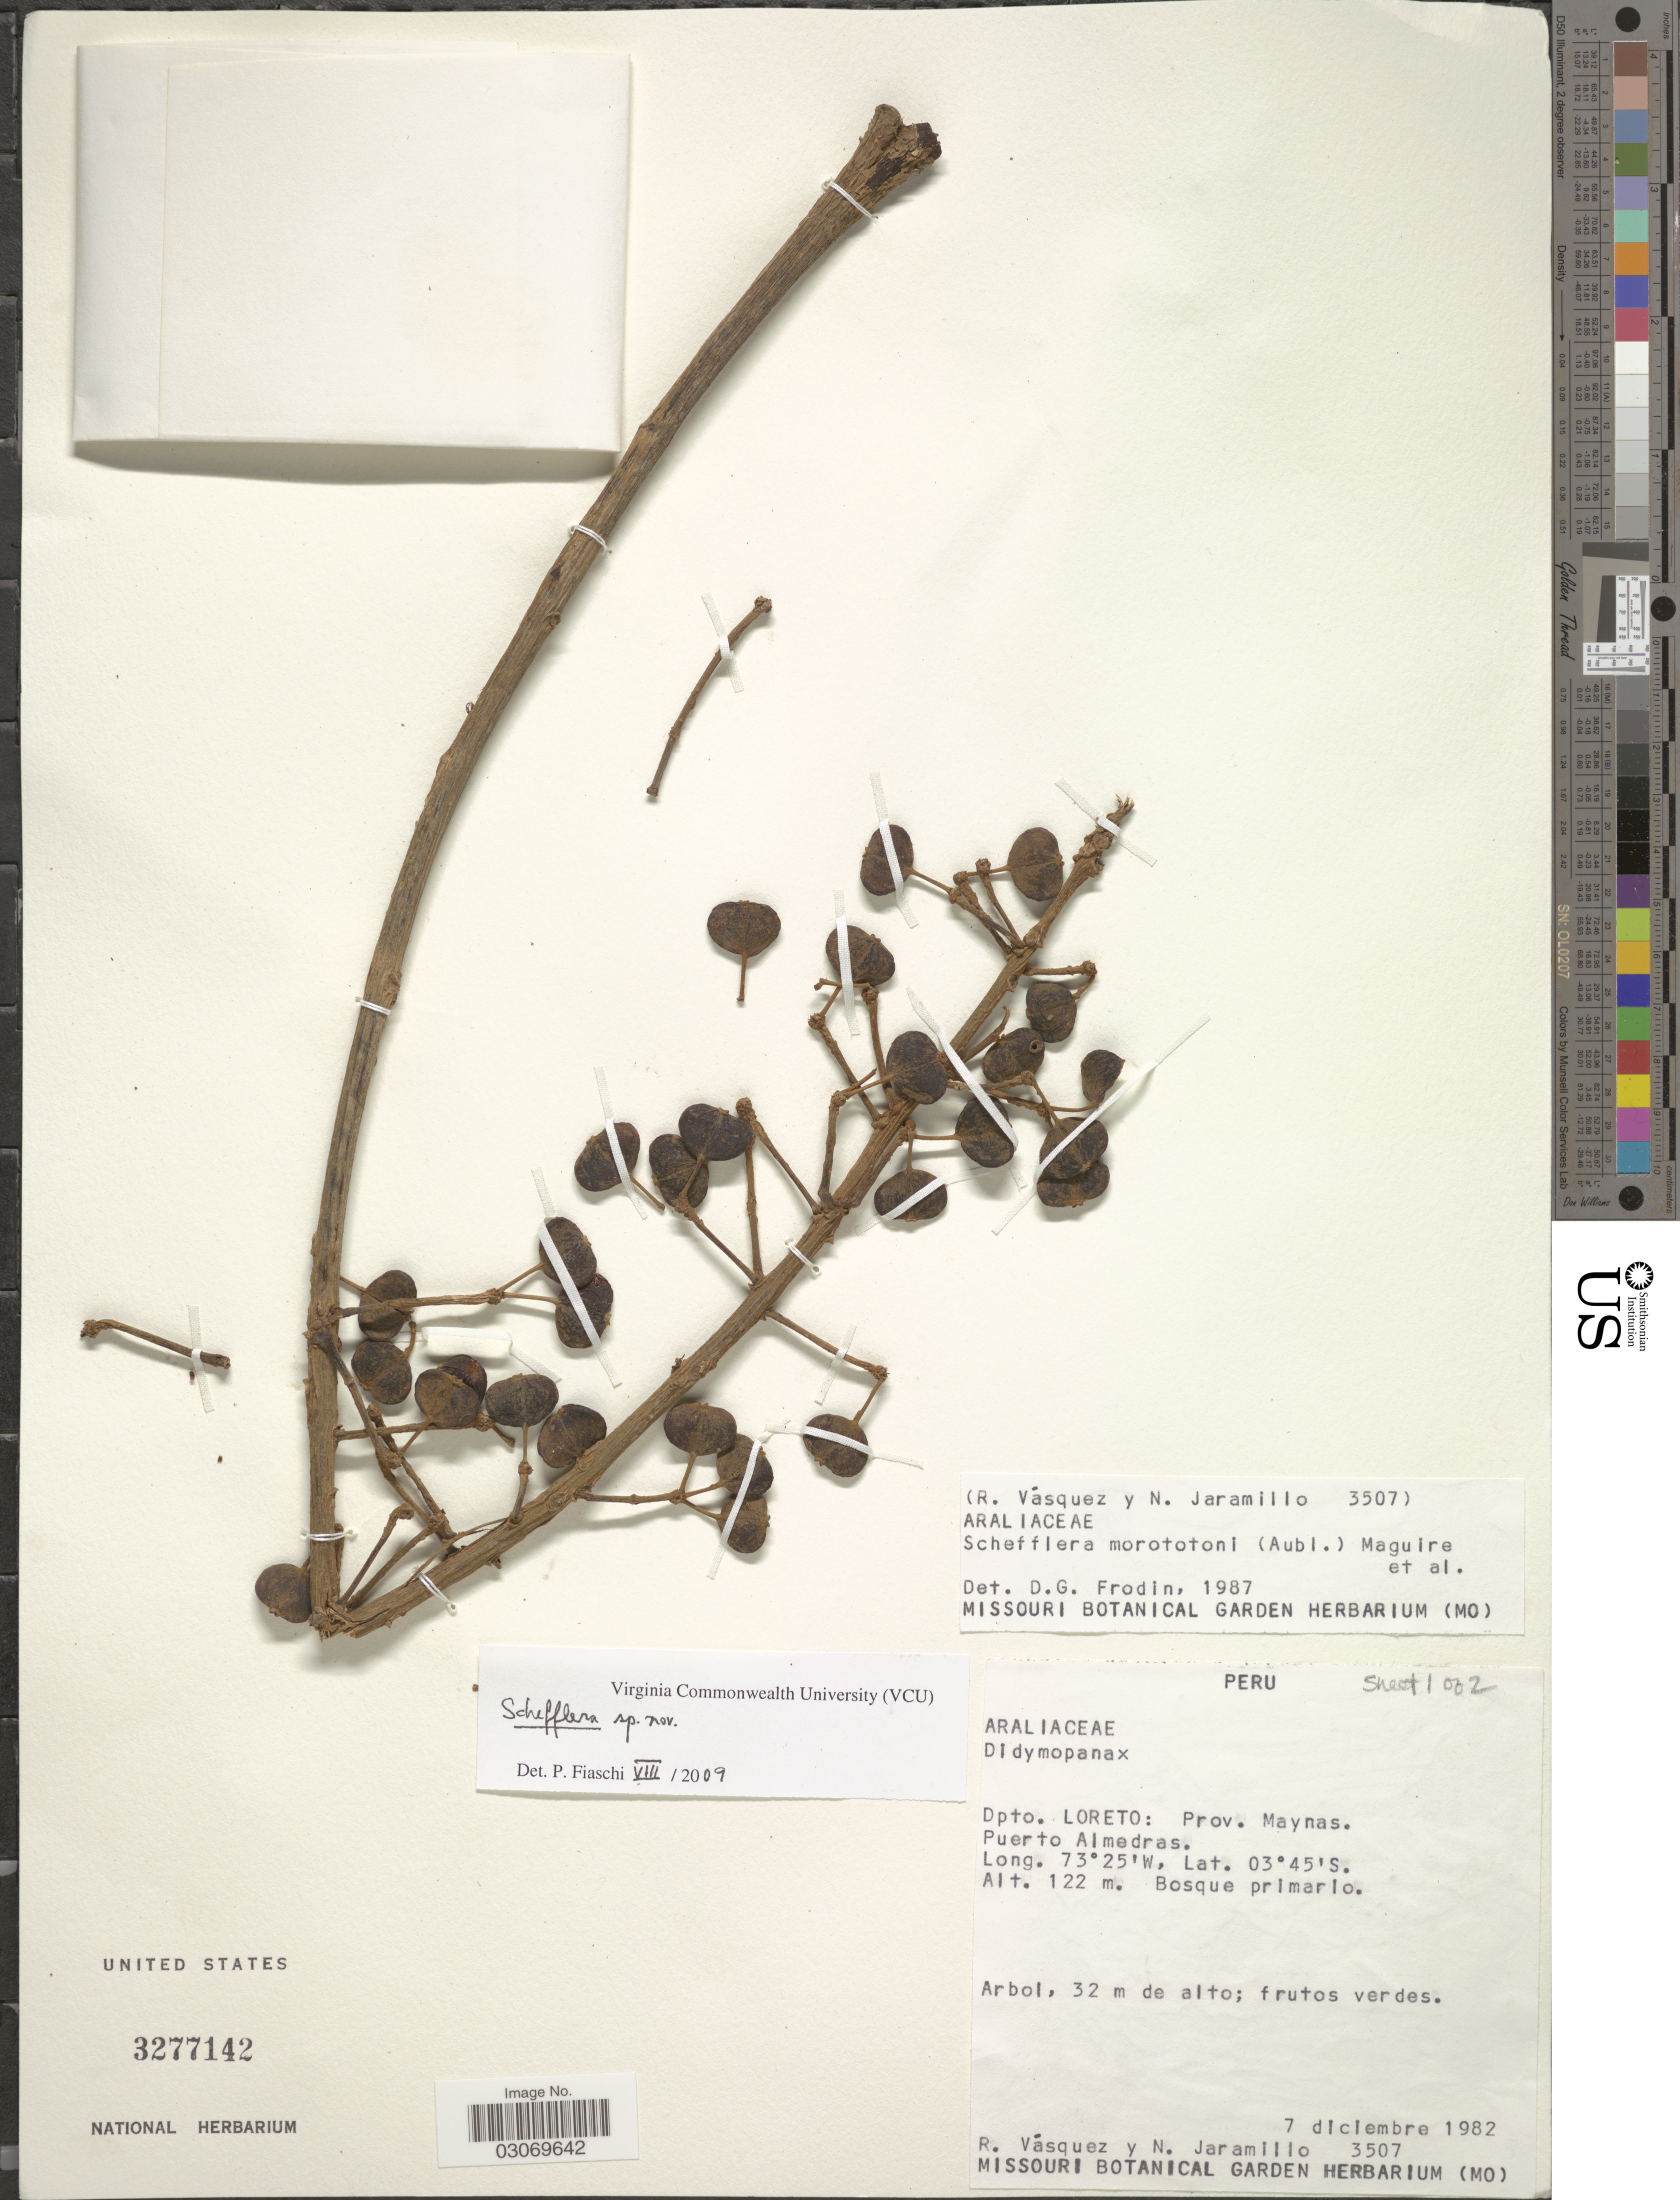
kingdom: Plantae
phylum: Tracheophyta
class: Magnoliopsida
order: Apiales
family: Araliaceae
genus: Schefflera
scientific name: Schefflera sp.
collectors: R. Vásquez & N. Jaramillo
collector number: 3507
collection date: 1982-12-07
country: Peru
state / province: Loreto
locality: Dpto. Loreto: Prov. Maynas. Puerto Almedras.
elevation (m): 122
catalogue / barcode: US 3277142